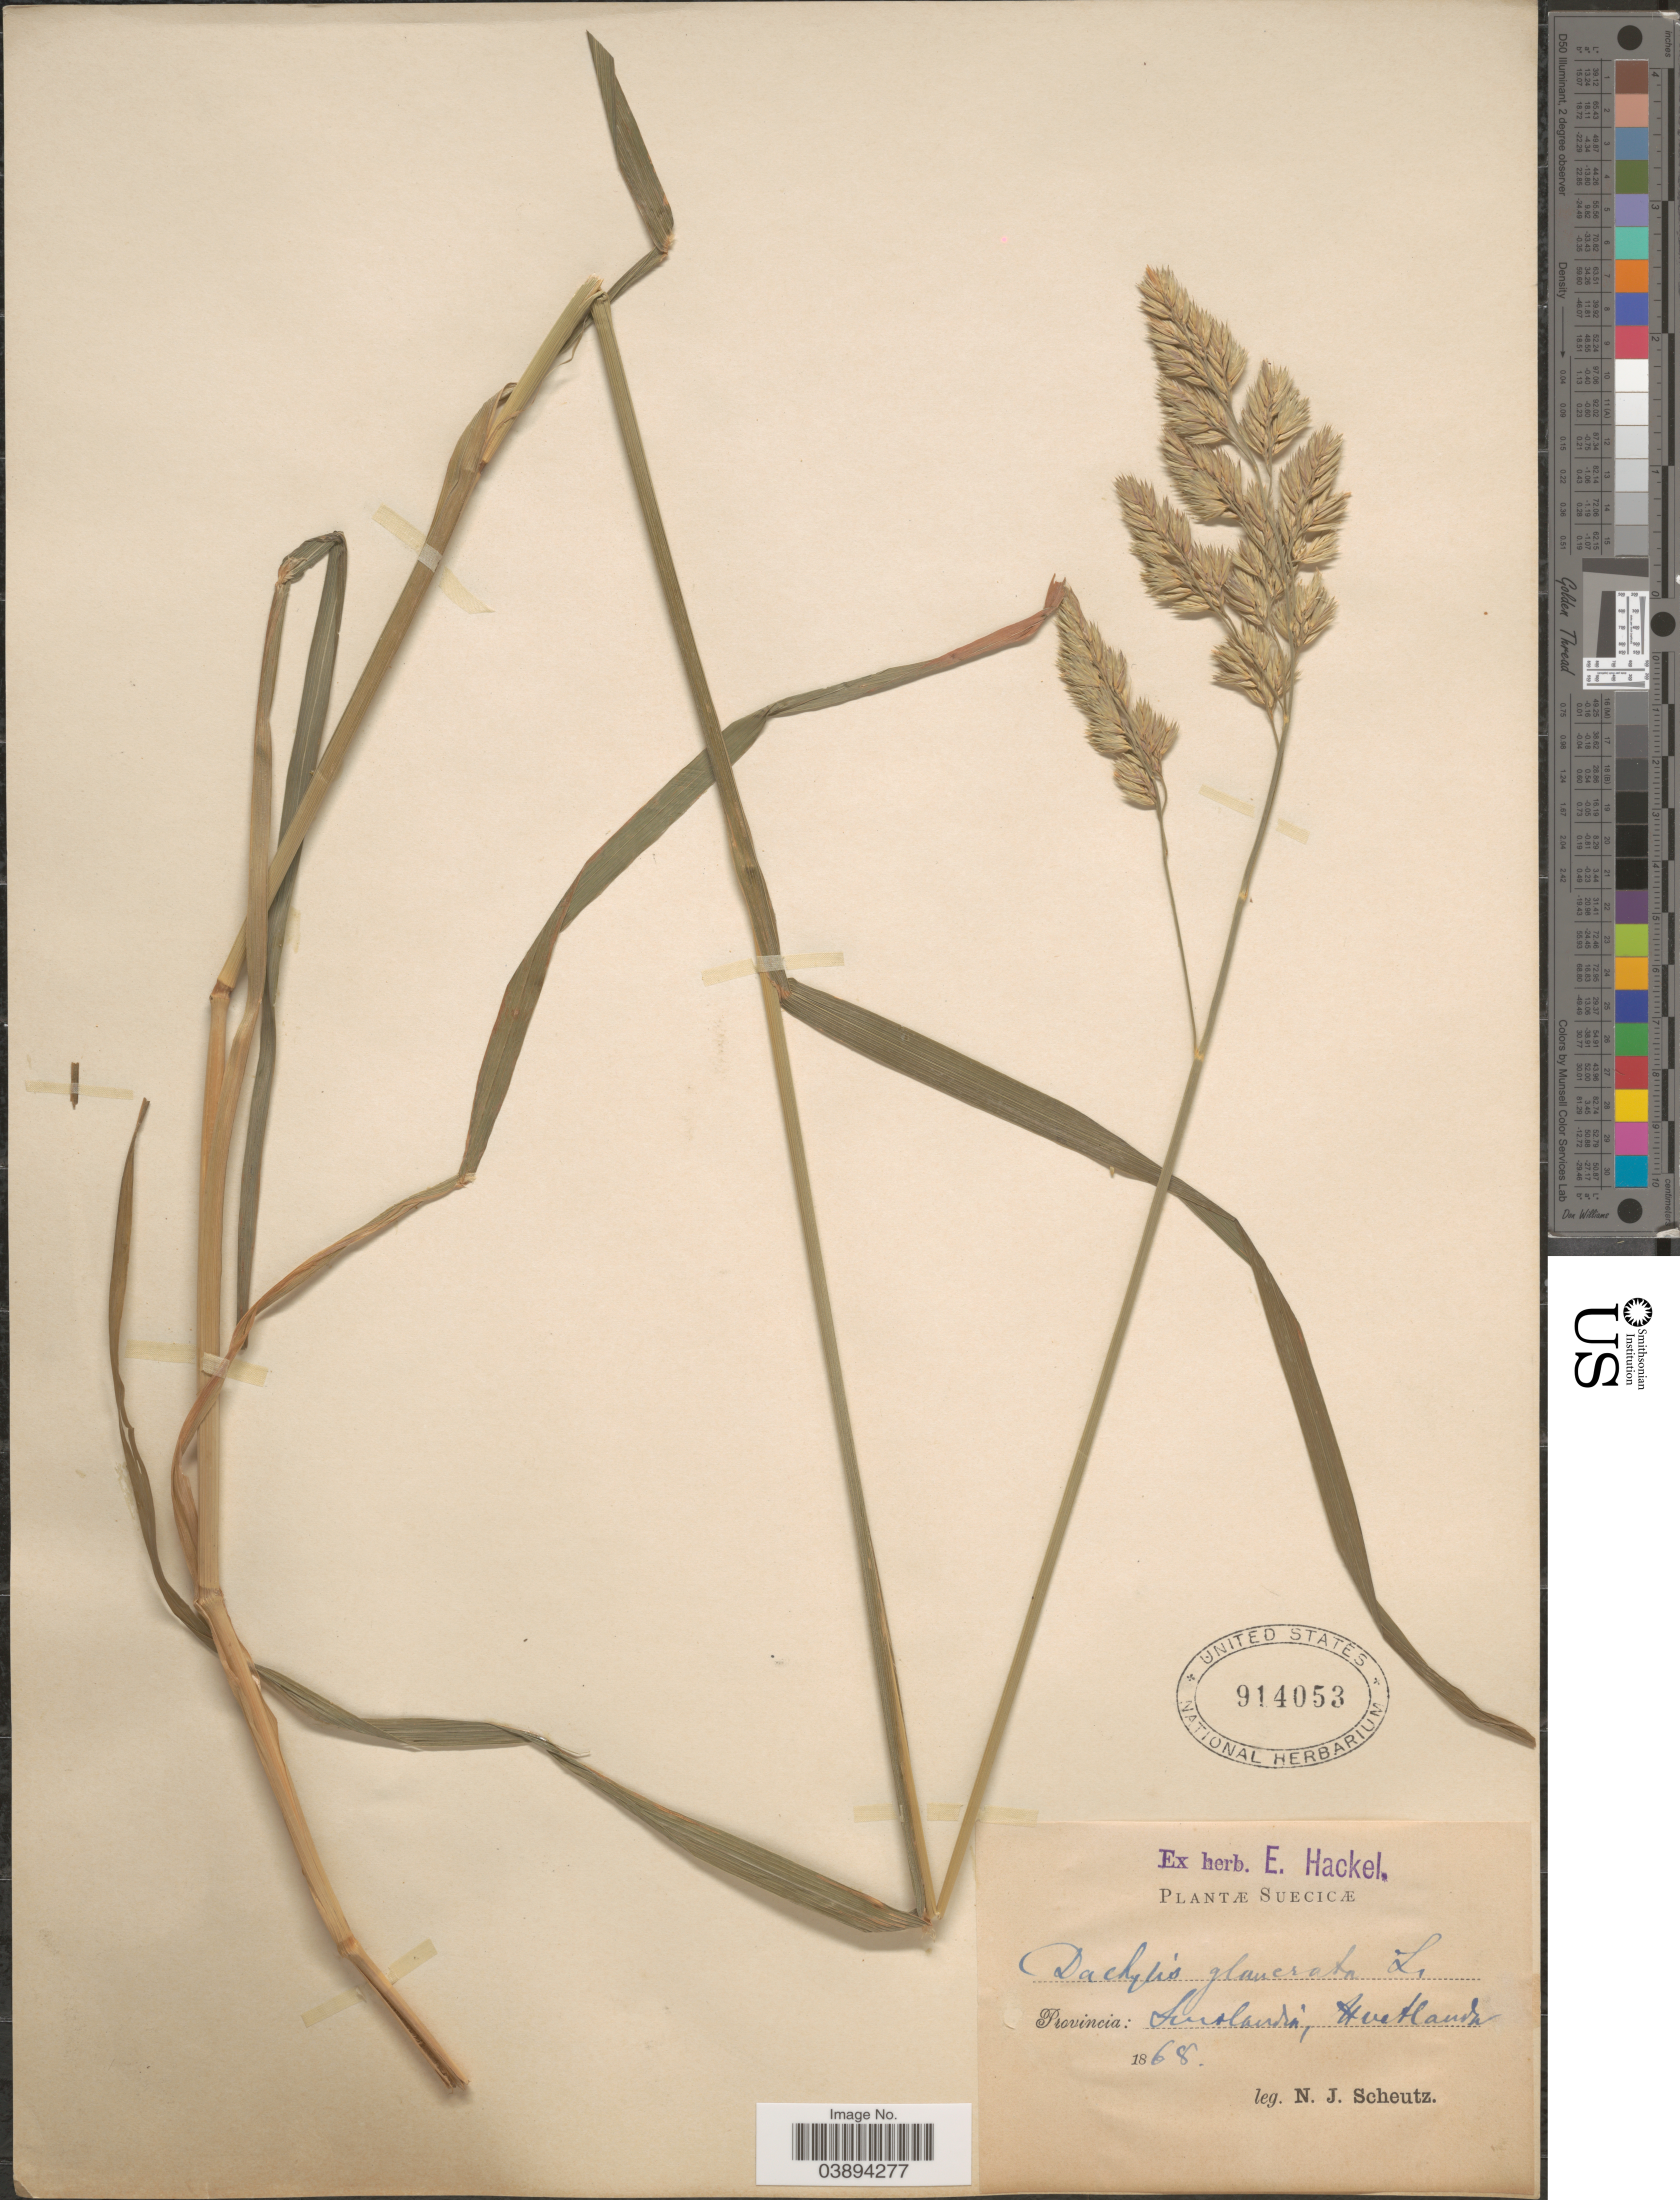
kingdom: Plantae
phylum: Tracheophyta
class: Liliopsida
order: Poales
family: Poaceae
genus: Dactylis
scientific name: Dactylis glomerata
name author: L.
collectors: N. Scheutz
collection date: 1868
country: Sweden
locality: Suecicæ. Provincia: Smolandia, Hvetlanda. [interpreted]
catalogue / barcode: US 914053